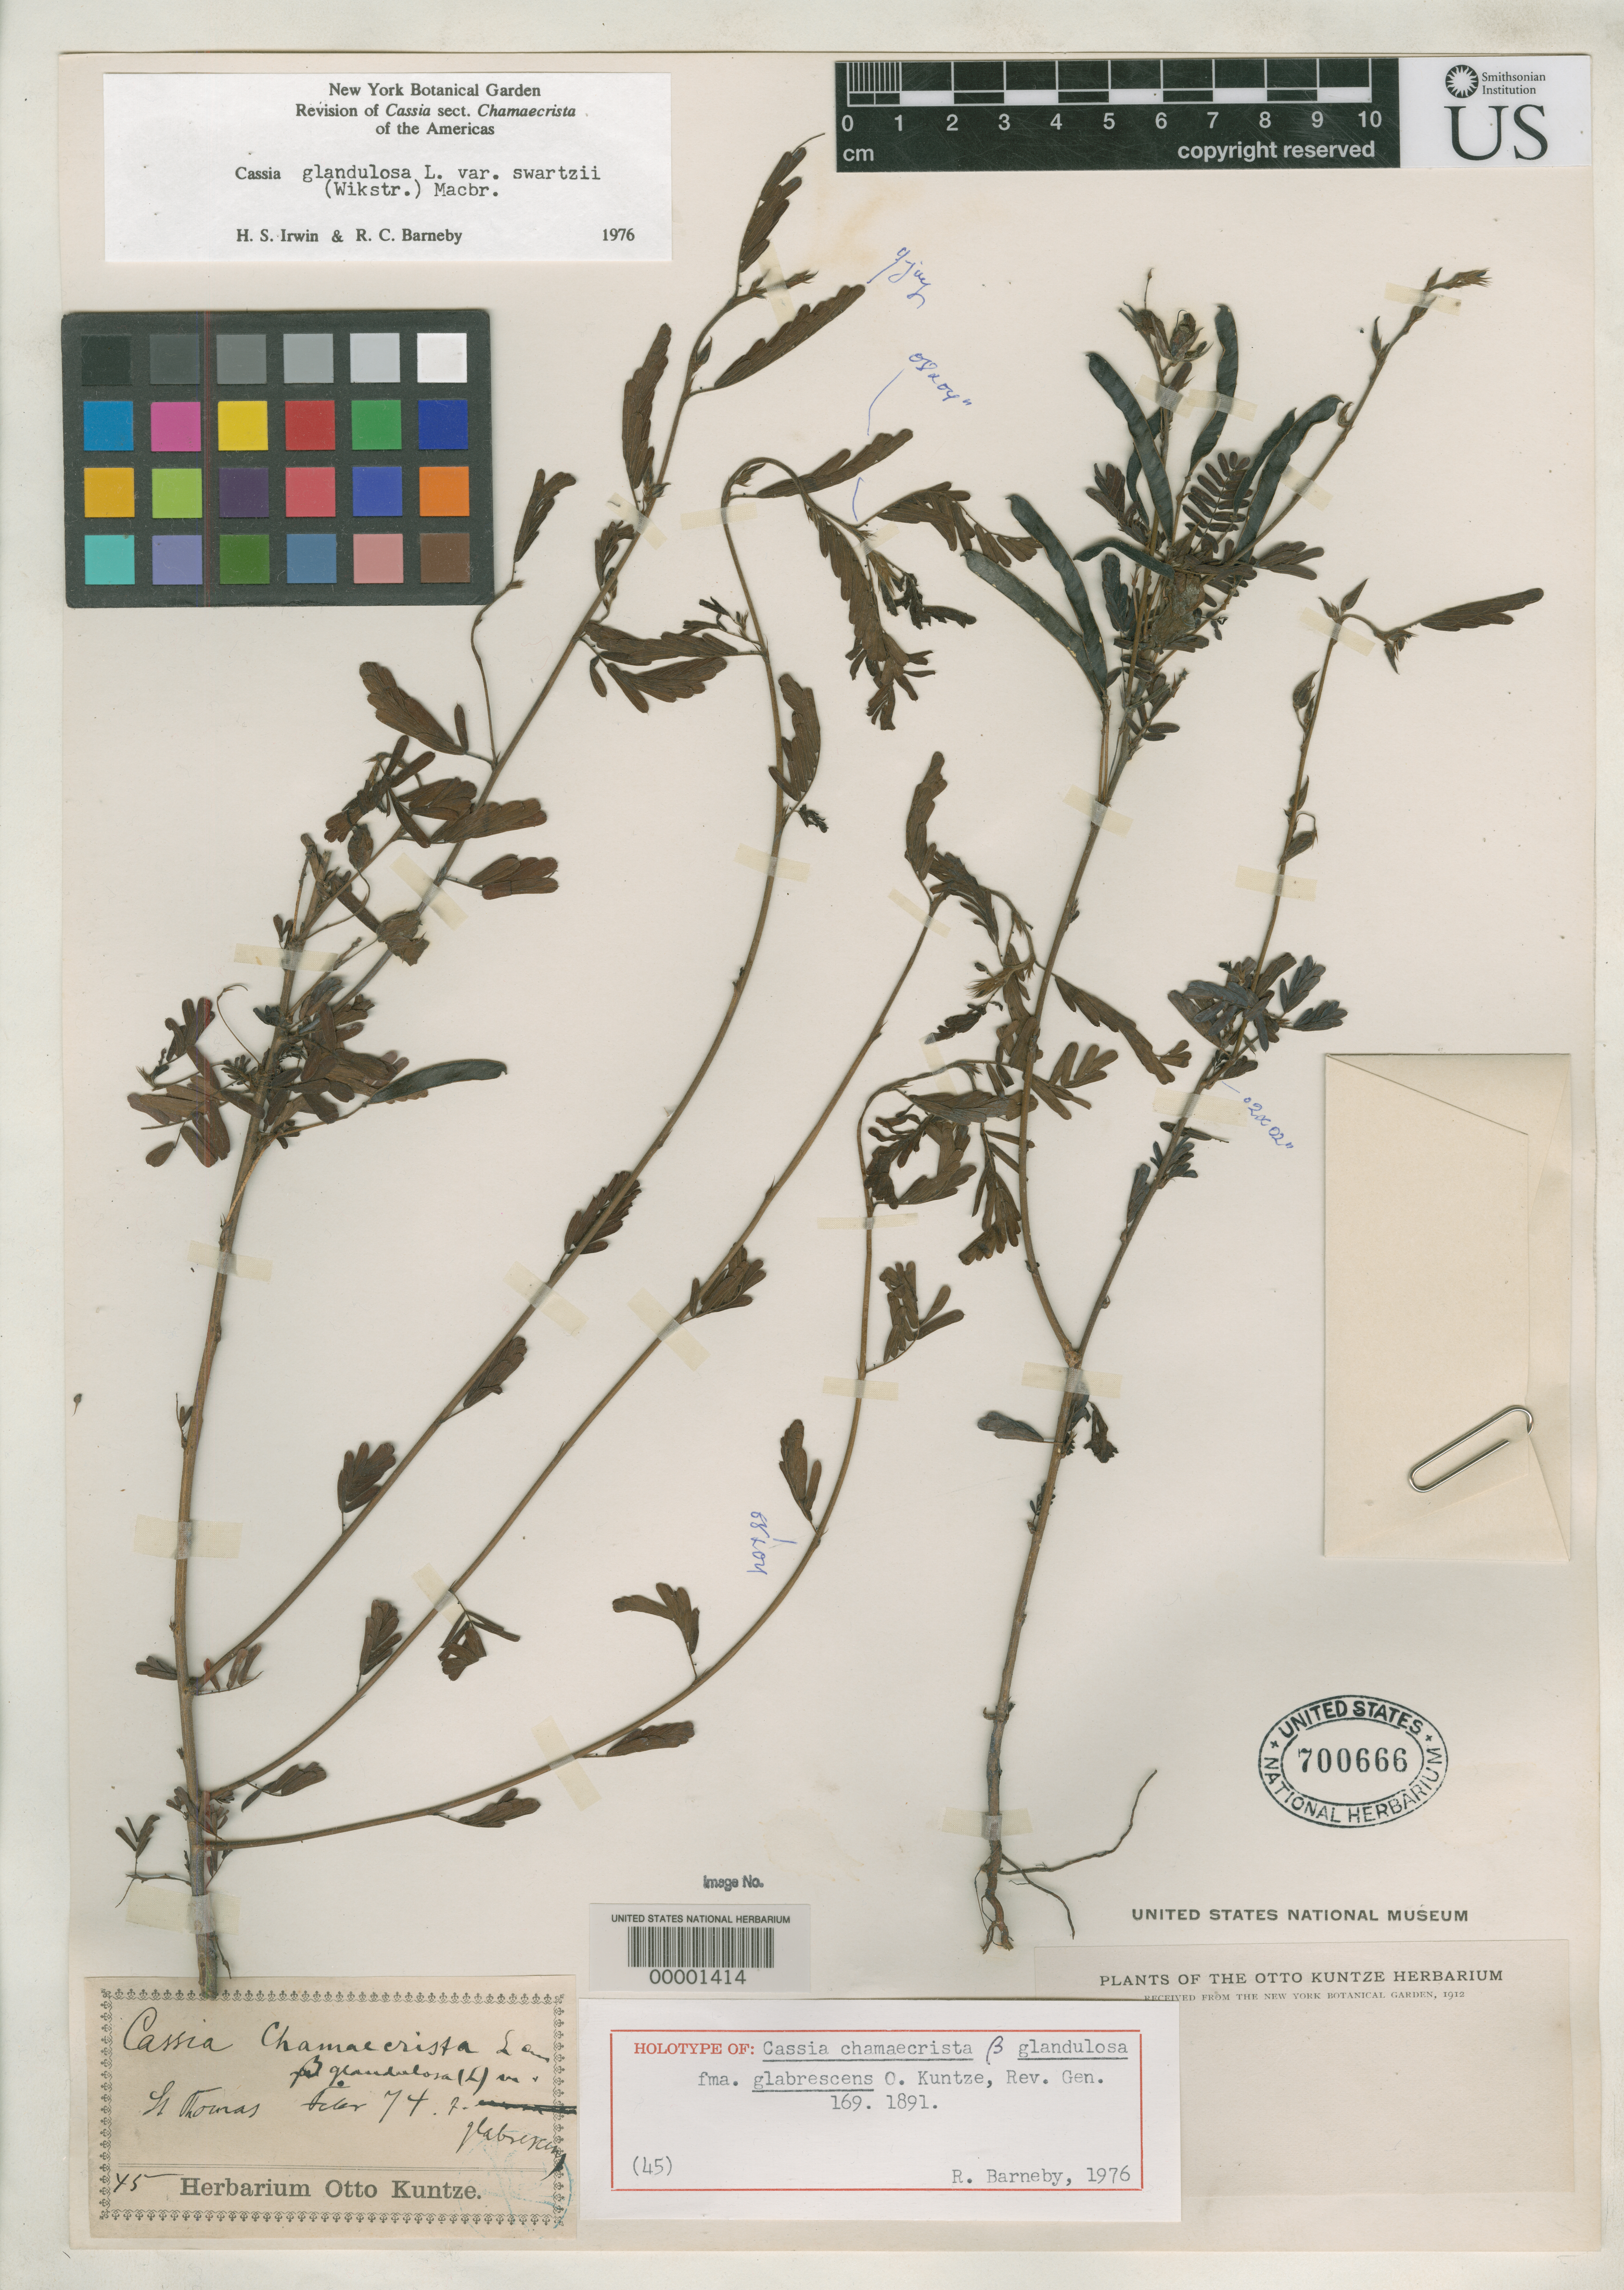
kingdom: Plantae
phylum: Tracheophyta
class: Magnoliopsida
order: Fabales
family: Fabaceae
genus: Cassia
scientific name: Cassia chamaecrista f. glabrescens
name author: Kuntze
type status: Holotype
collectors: C.E.O. Kuntze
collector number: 45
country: U.S. Virgin Islands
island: St. Thomas Island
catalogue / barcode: US 700666